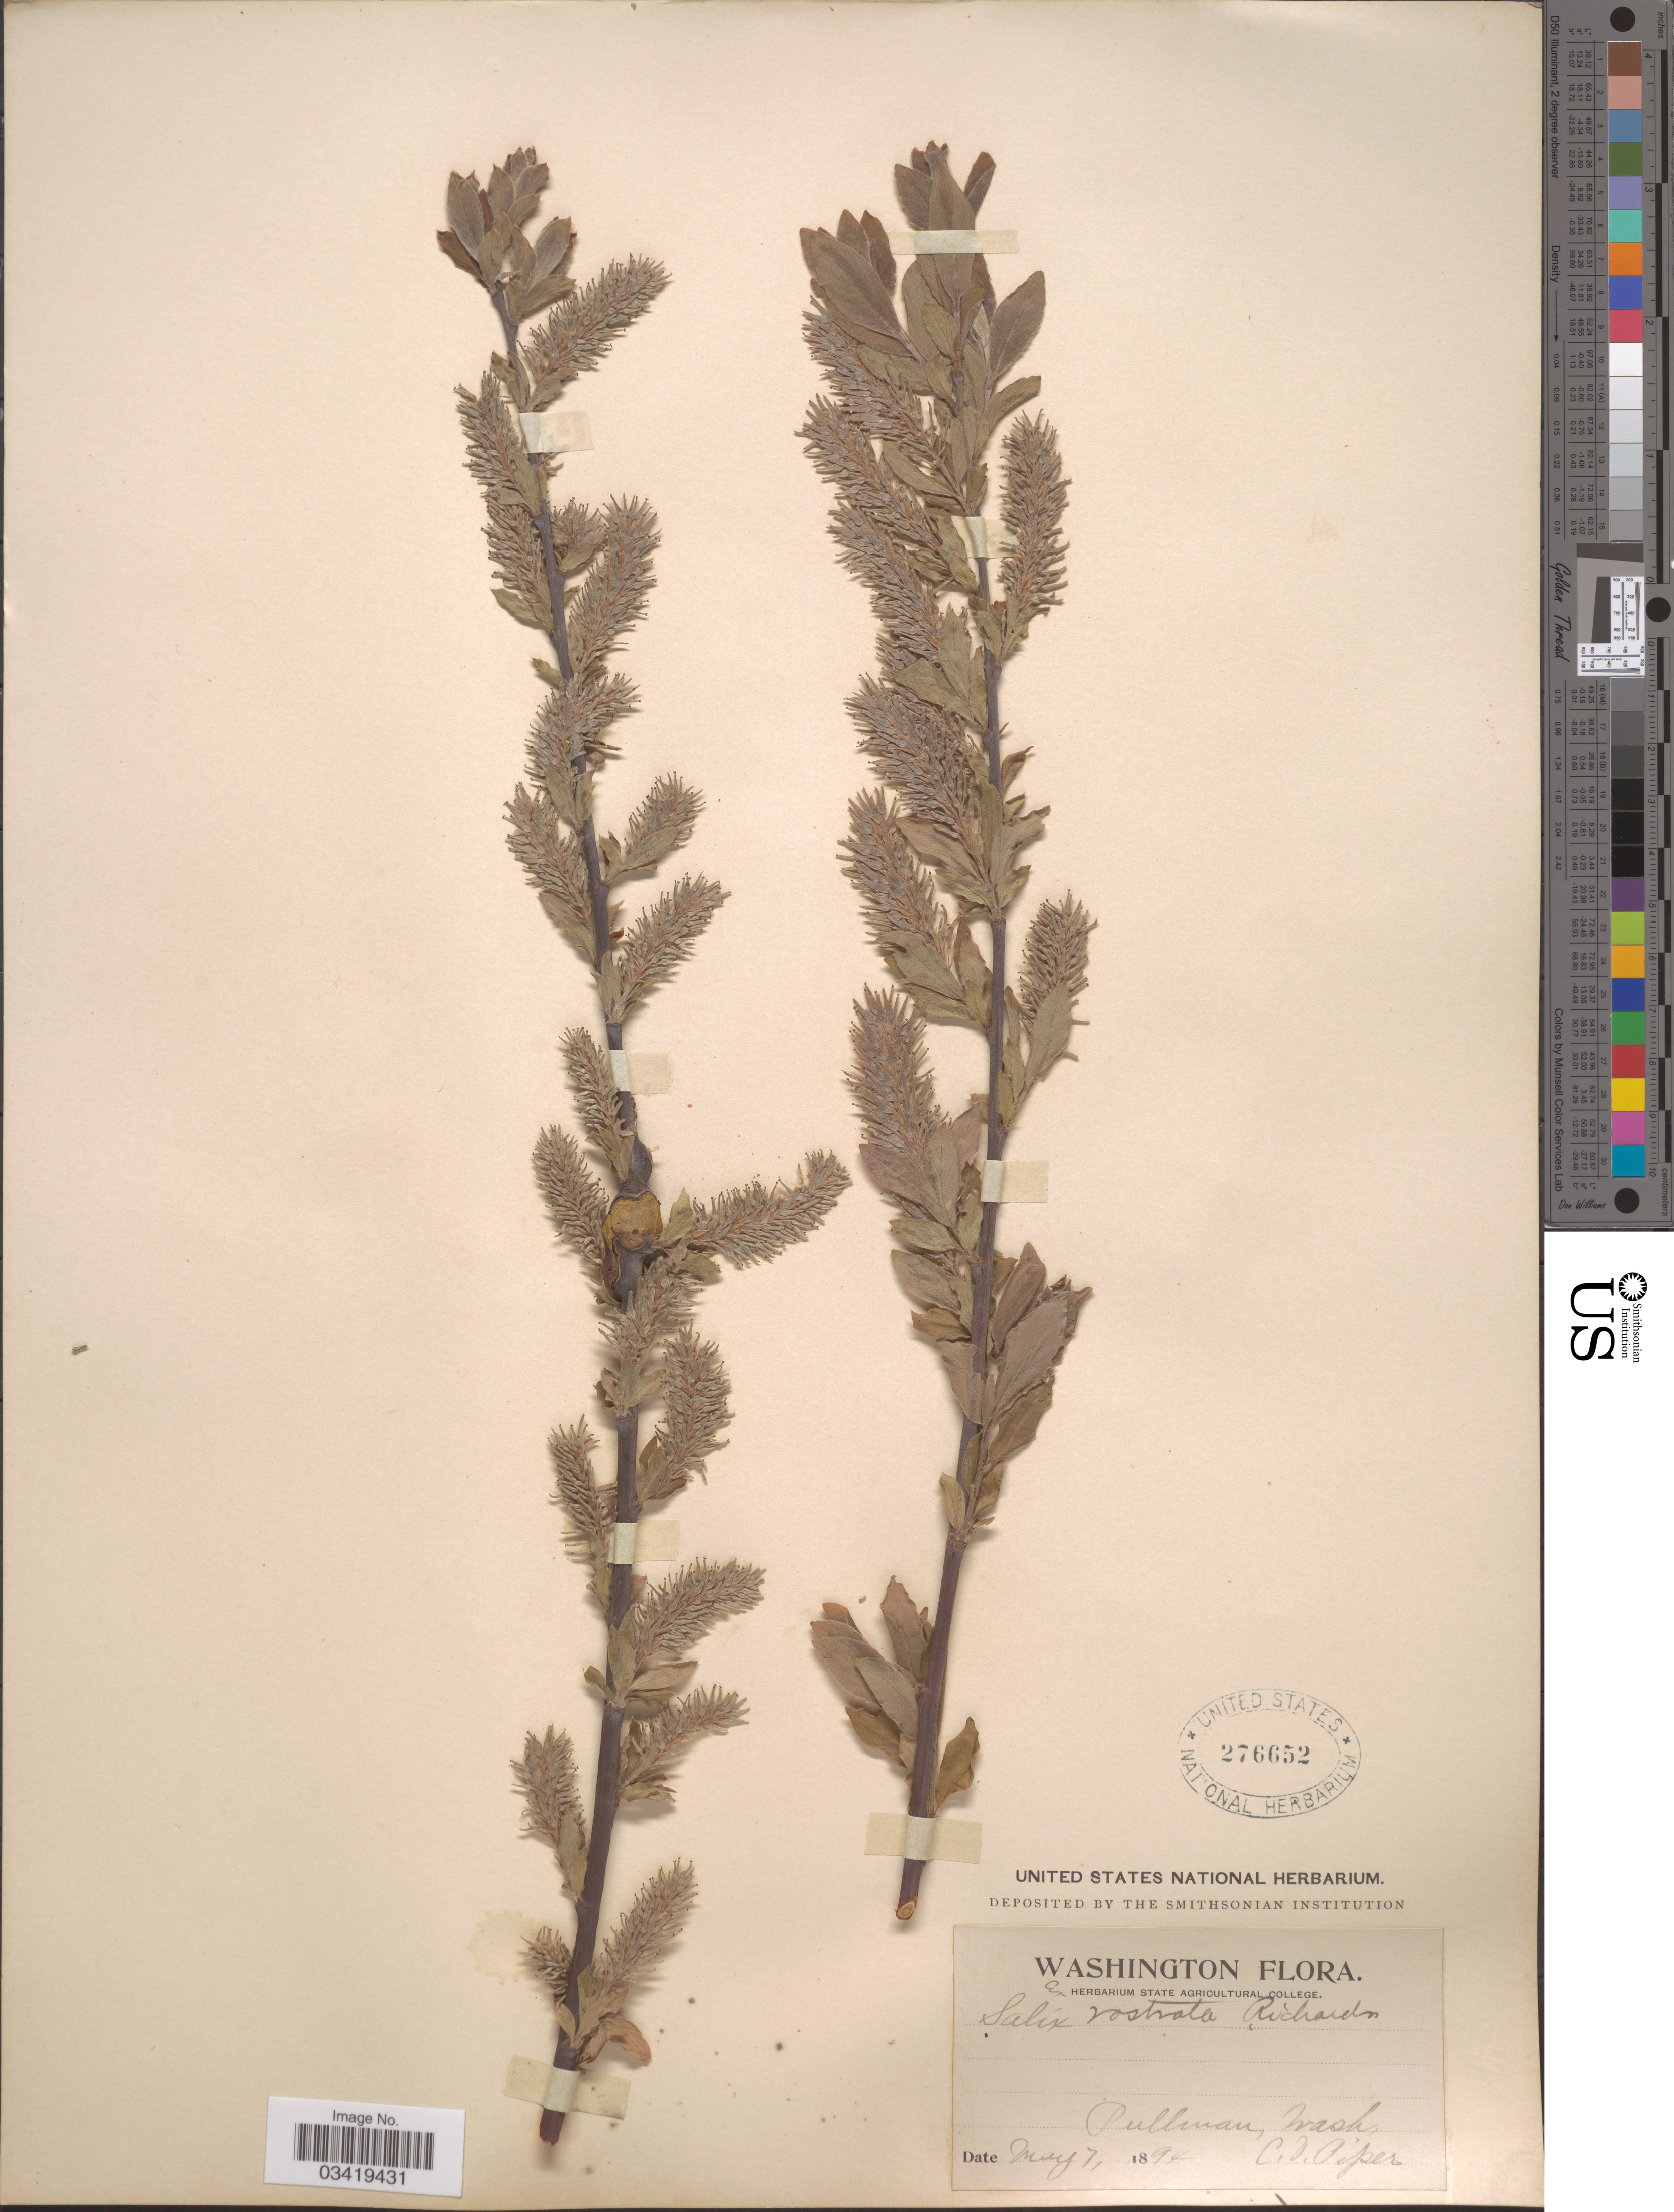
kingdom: Plantae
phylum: Tracheophyta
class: Magnoliopsida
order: Malpighiales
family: Salicaceae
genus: Salix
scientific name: Salix bebbiana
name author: Sarg.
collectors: C. V. Piper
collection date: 1894-05-07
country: United States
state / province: Washington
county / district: Whitman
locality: Pullman.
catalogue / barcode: US 276652